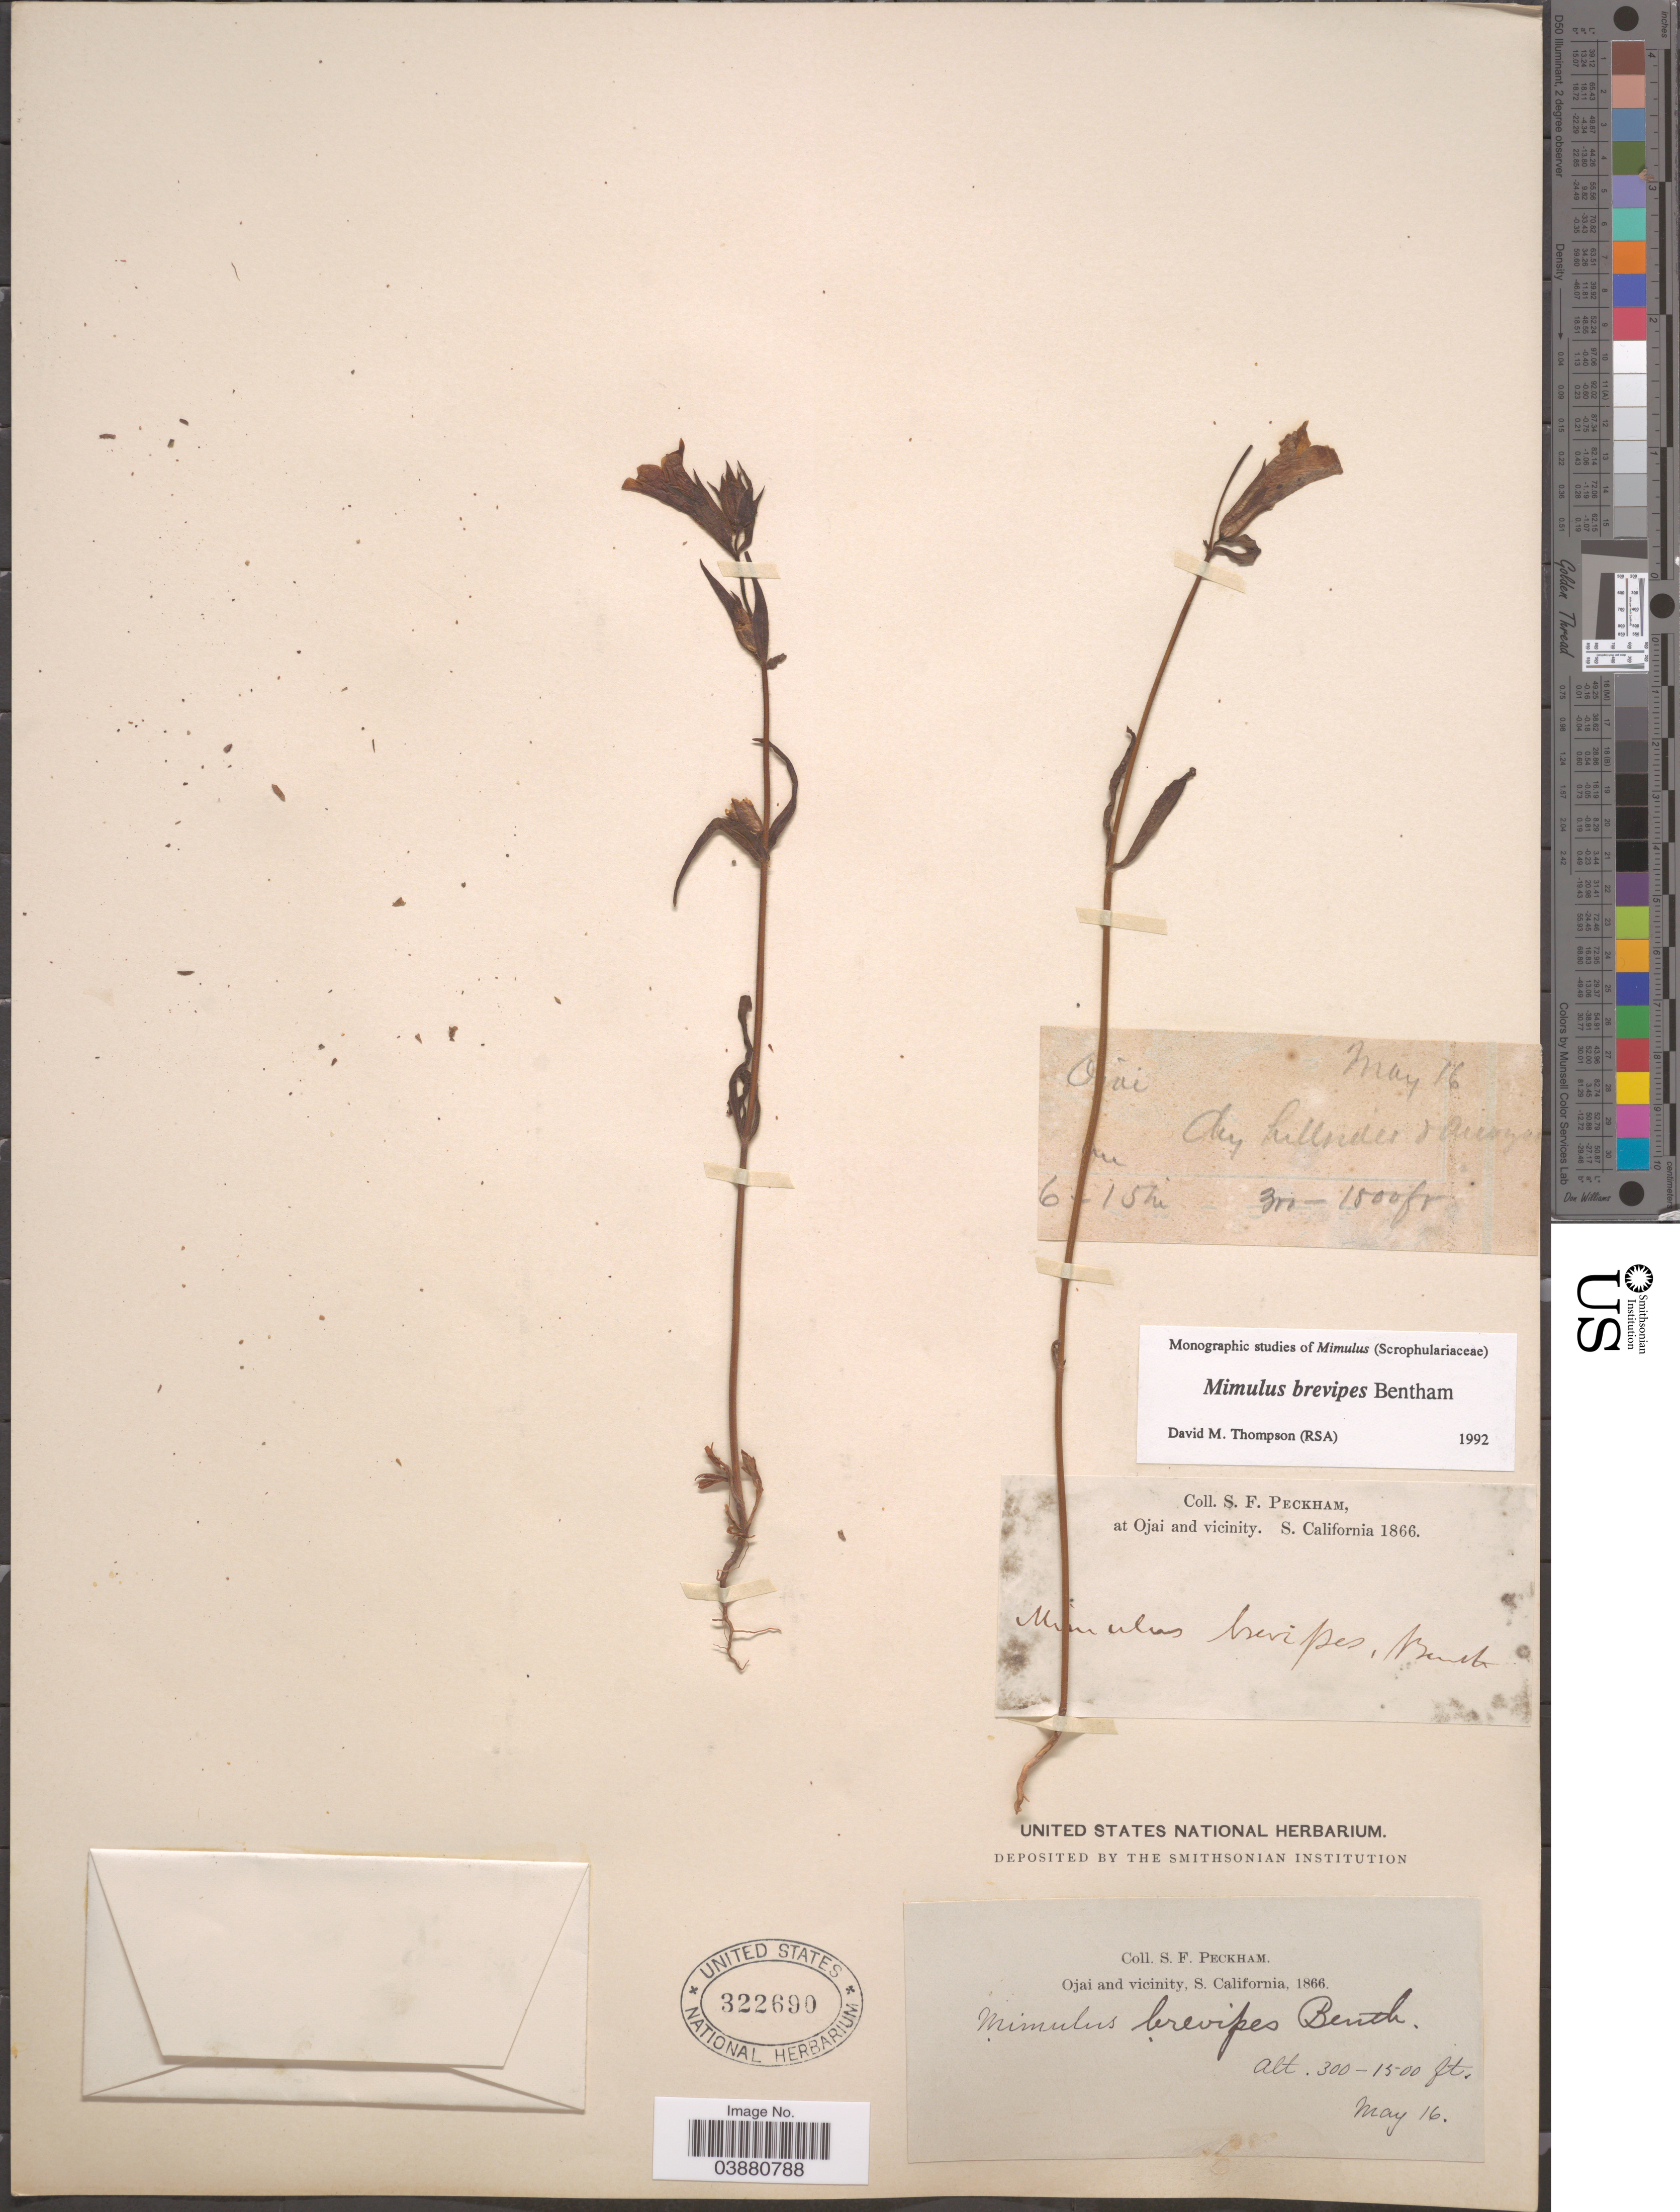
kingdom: Plantae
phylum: Tracheophyta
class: Magnoliopsida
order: Lamiales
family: Phrymaceae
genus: Mimulus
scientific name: Mimulus brevipes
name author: Benth.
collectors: S. Peckham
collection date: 1866-05-16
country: United States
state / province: California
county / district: Ventura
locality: Ojai and vicinity , S. California.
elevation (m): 91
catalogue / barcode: US 322690